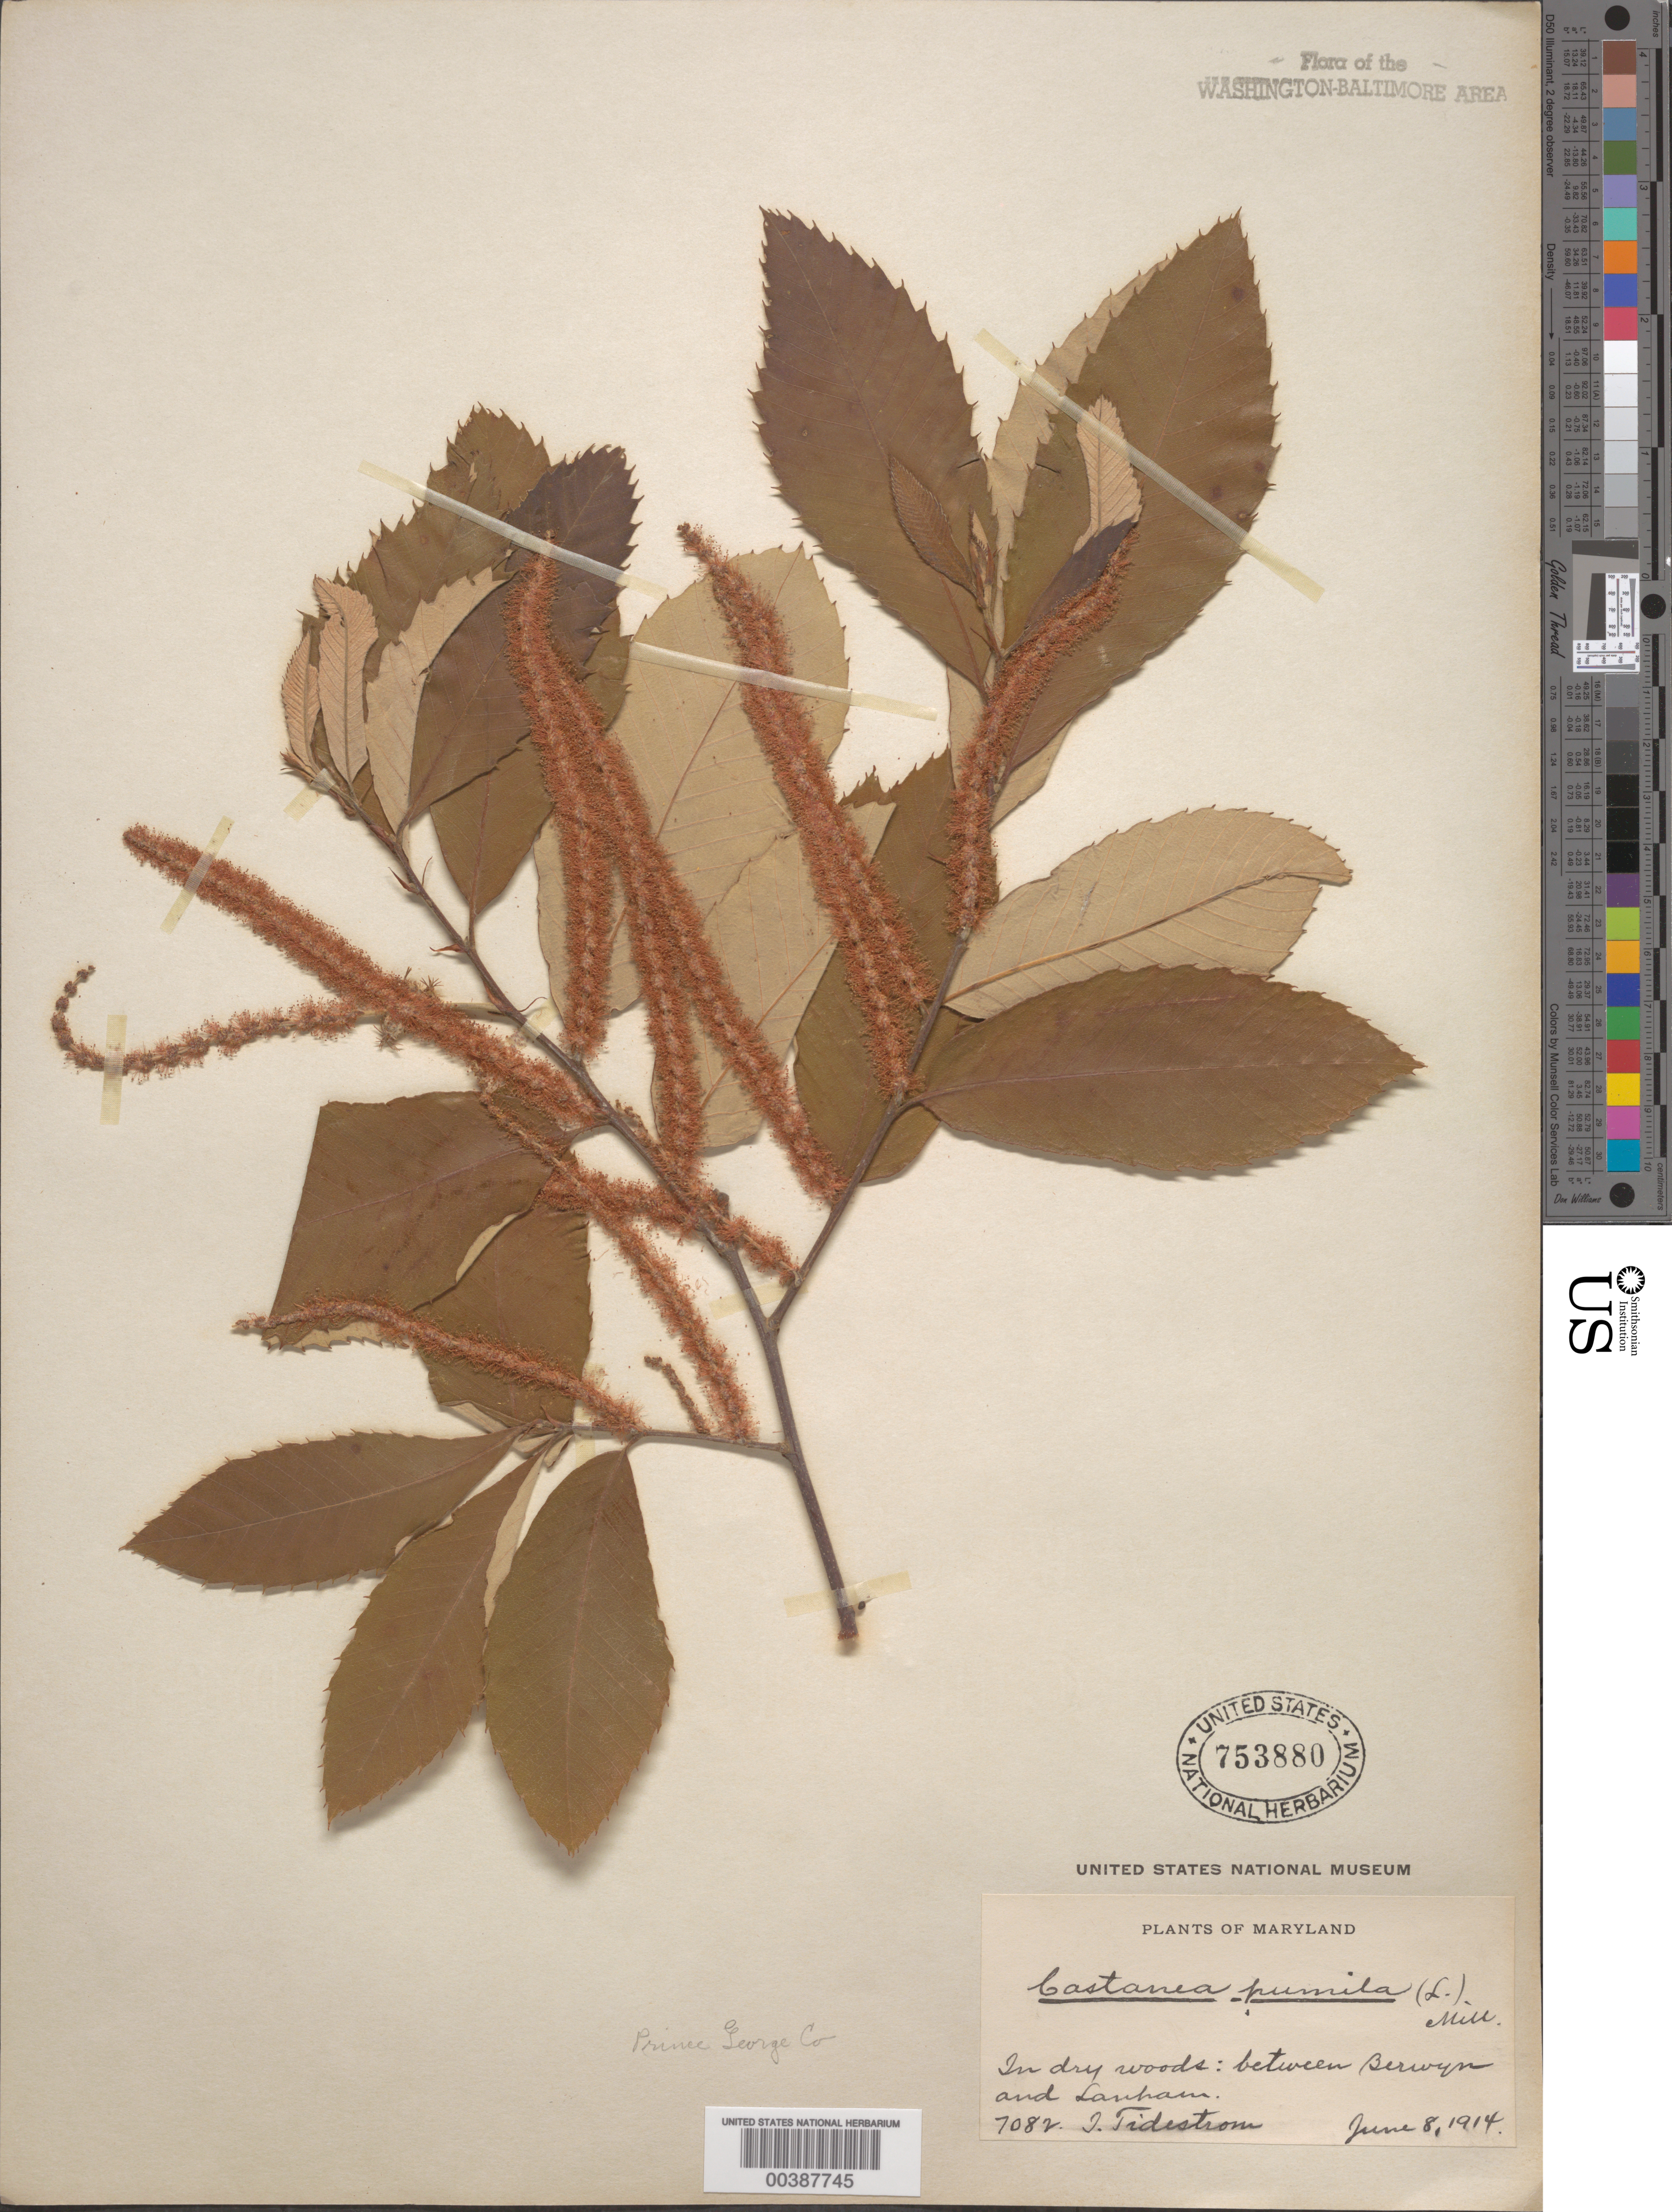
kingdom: Plantae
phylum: Tracheophyta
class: Magnoliopsida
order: Fagales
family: Fagaceae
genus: Castanea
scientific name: Castanea pumila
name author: (L.) Mill.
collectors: I. F. Tidestrom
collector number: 7082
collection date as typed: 08 Jun 1914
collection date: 1914-06-08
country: United States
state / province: Maryland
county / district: Prince George's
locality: Between Berwyn and Lanham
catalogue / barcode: US 753880